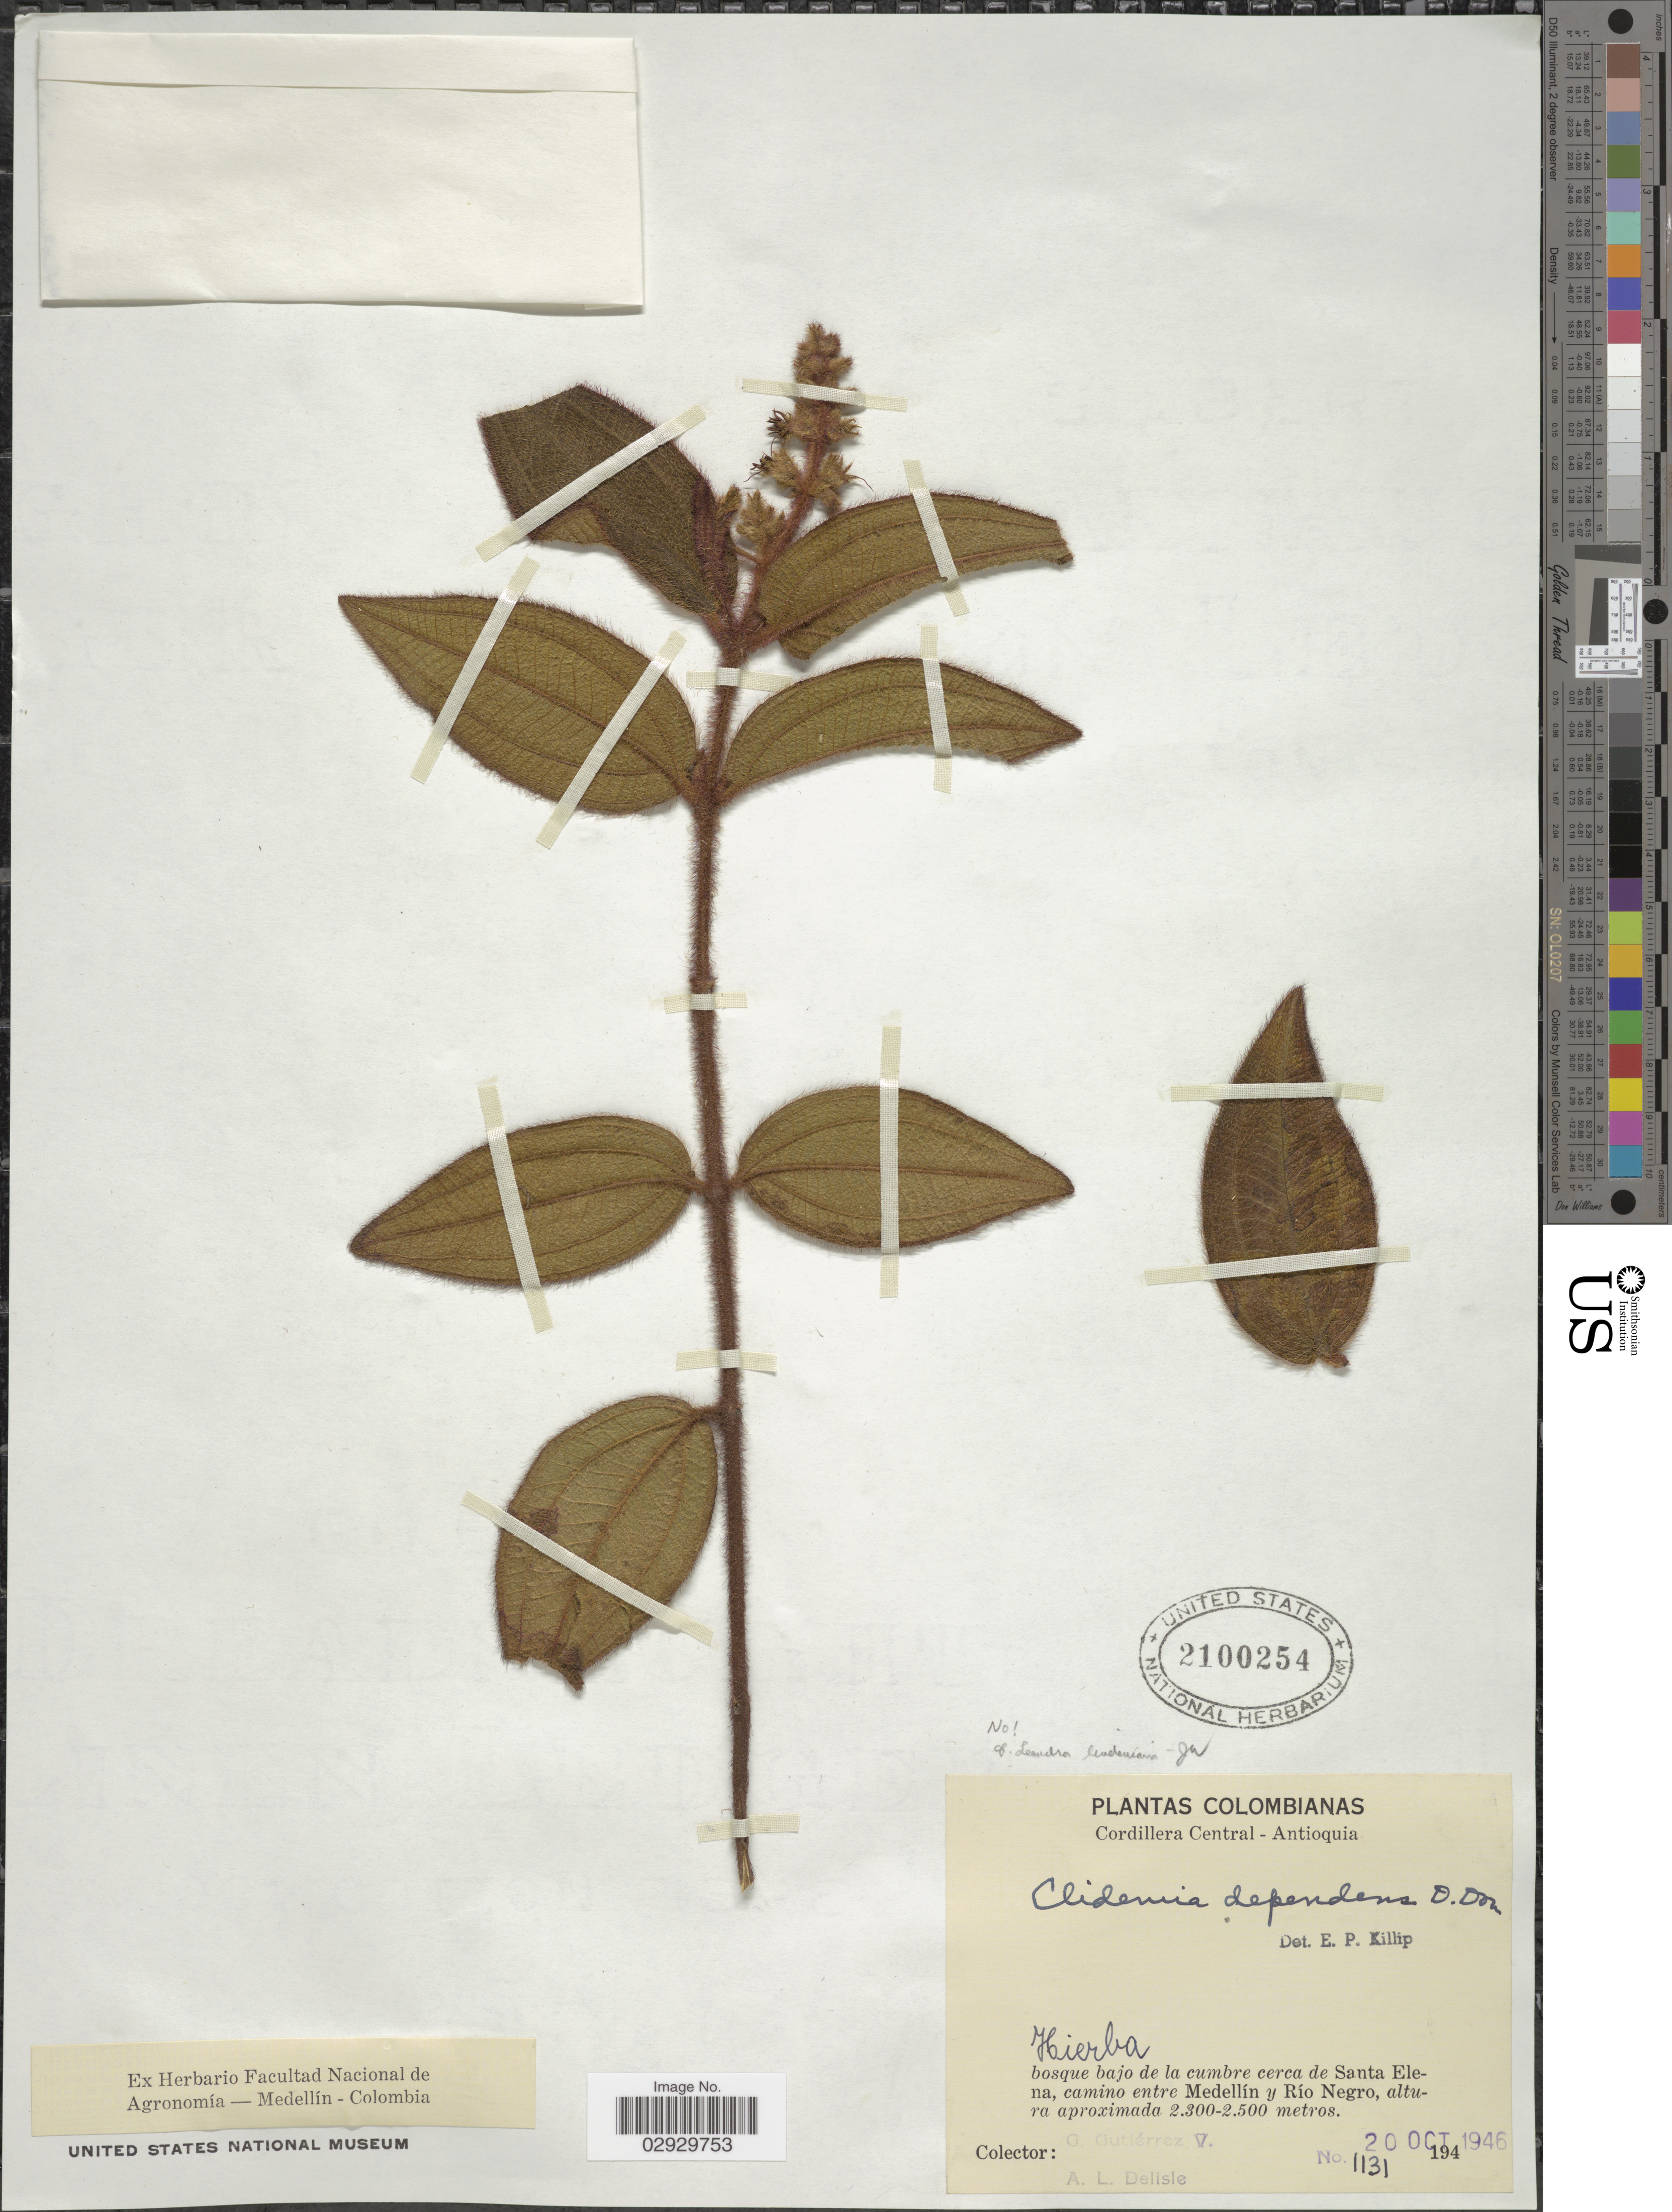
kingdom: Plantae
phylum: Tracheophyta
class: Magnoliopsida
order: Myrtales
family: Melastomataceae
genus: Leandra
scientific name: Leandra lindeniana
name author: (Naudin) Cogn.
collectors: G. Gutiérrez & A. Delisle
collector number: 1131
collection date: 1946-10-20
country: Colombia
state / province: Antioquia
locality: Cordillera Central, bosque bajo de la cumbre cerca de Santa Elena, camino entre Medellín y Río Negro.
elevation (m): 2300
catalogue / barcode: US 2100254